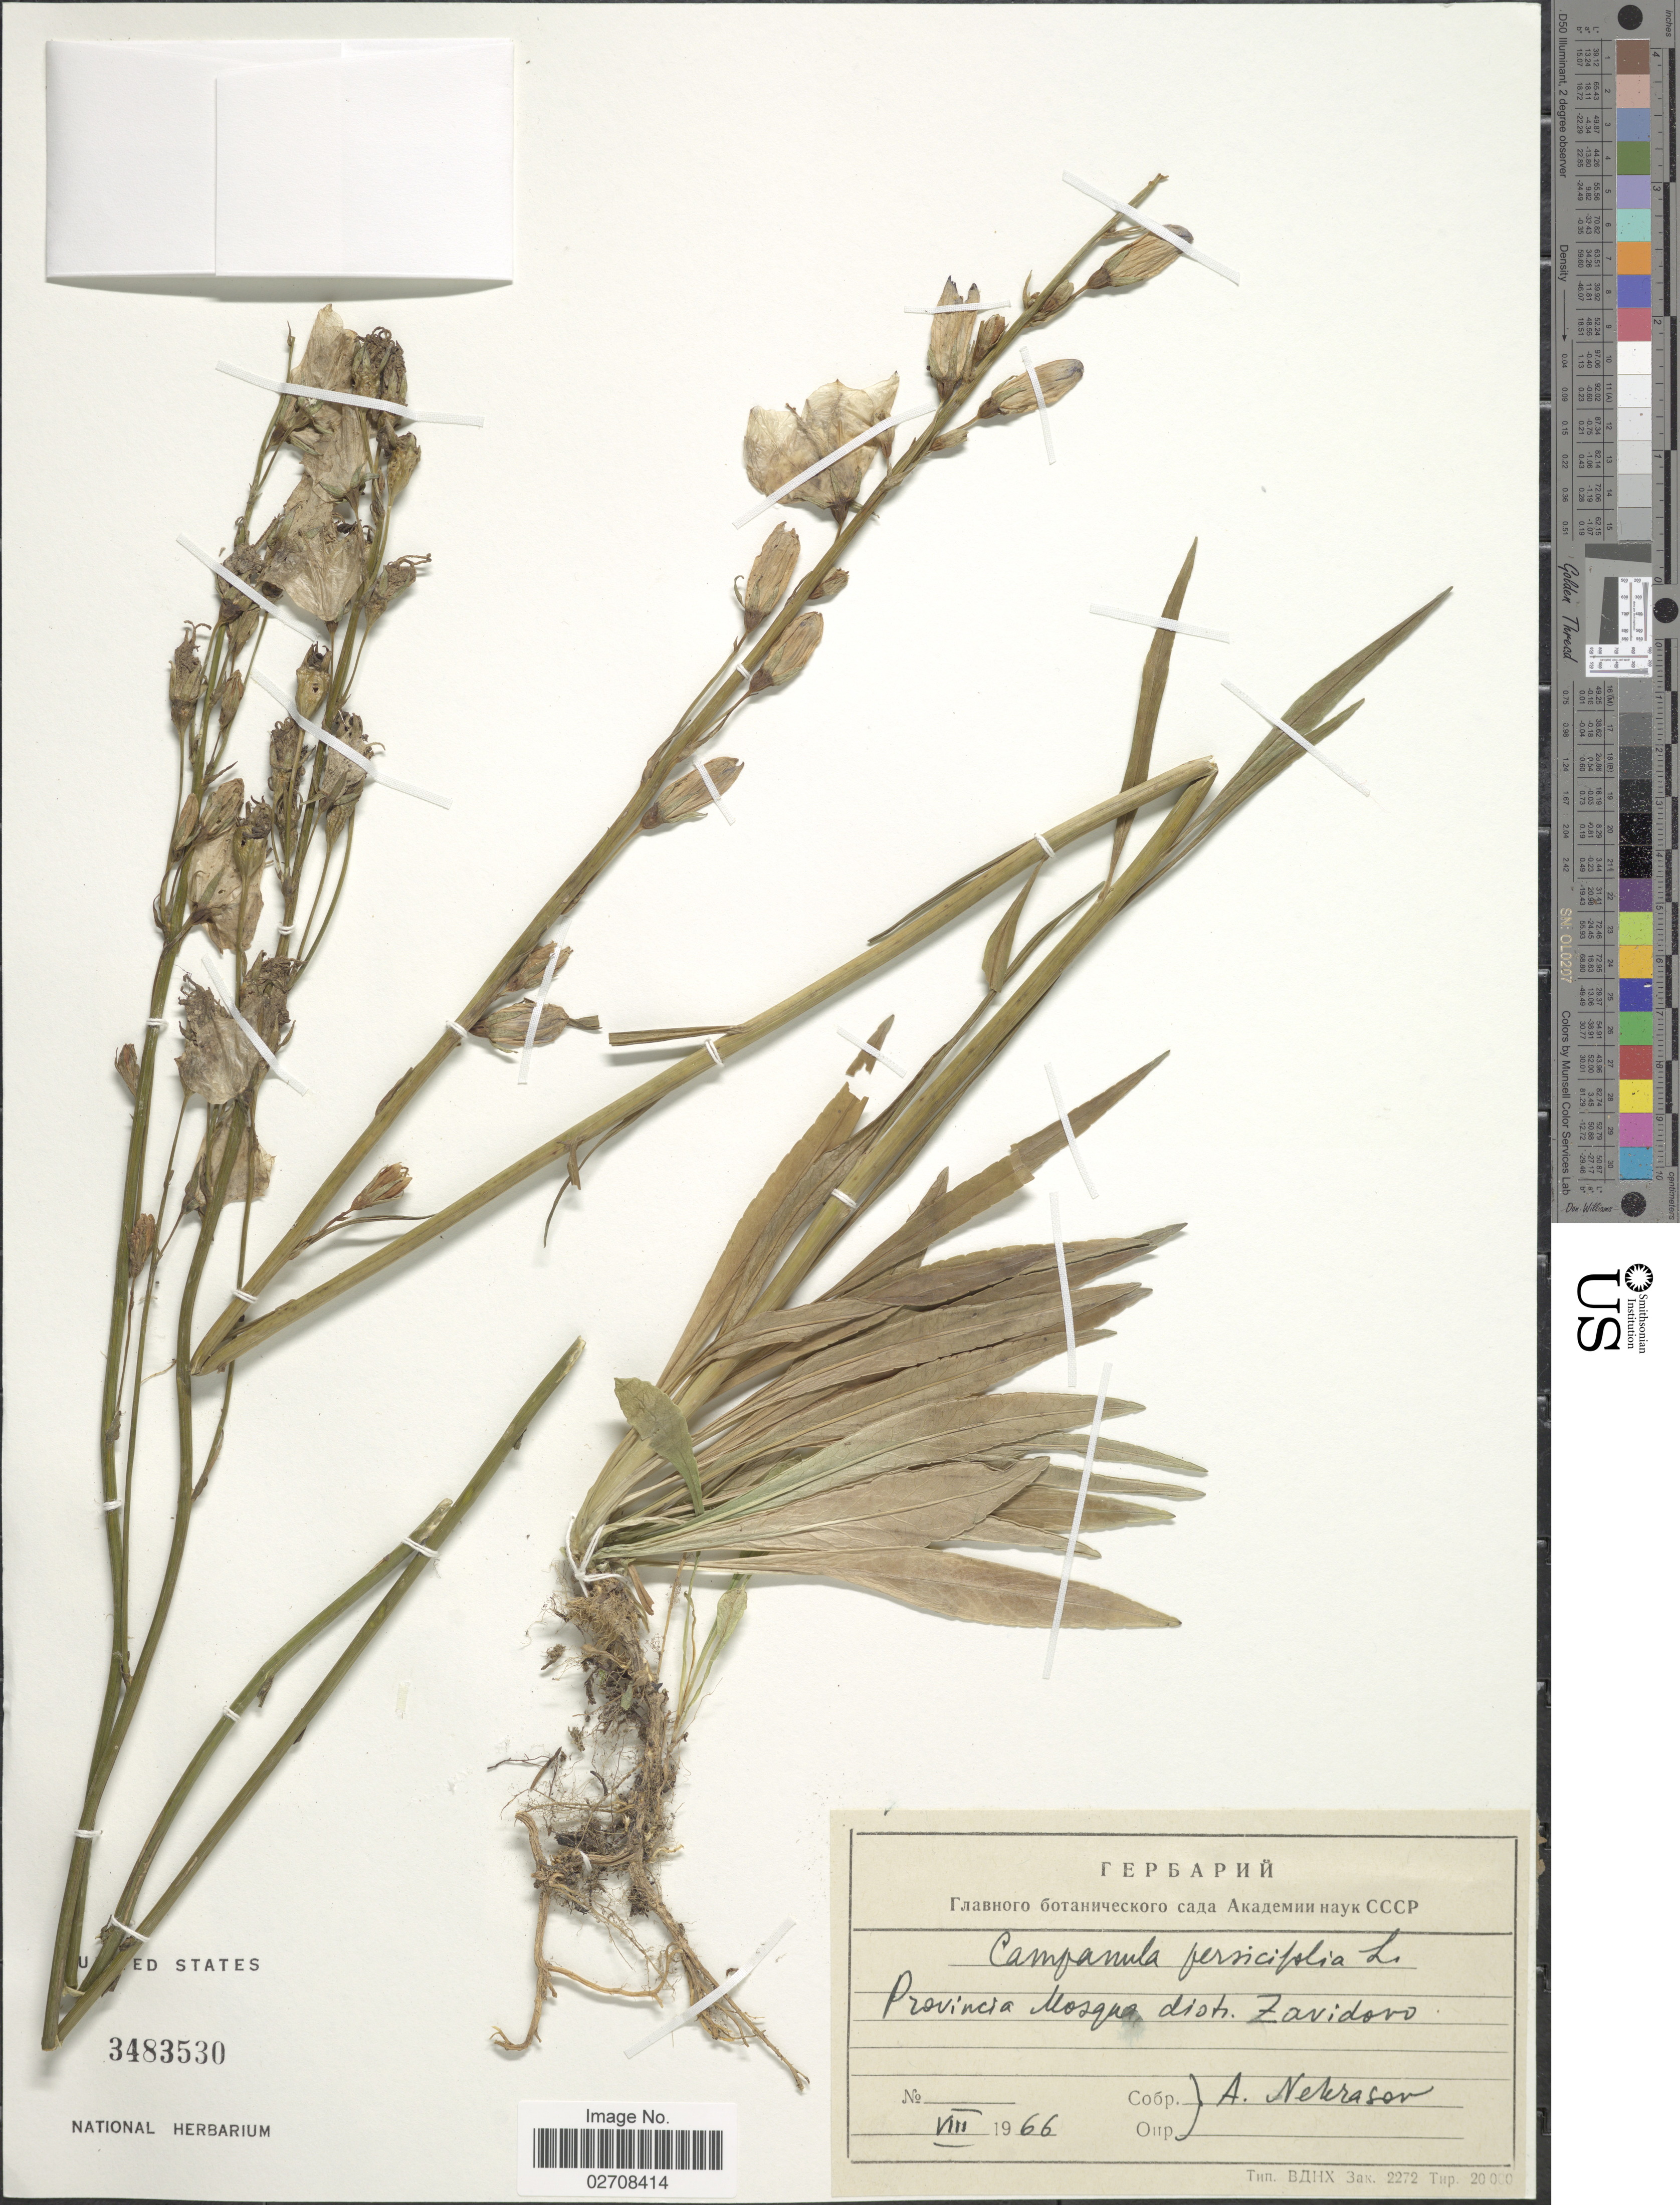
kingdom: Plantae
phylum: Tracheophyta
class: Magnoliopsida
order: Asterales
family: Campanulaceae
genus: Campanula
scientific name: Campanula persicifolia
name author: L.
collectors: A. Nebrasov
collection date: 1966-08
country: Russian Federation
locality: Provincia Mosqua, distr. Zavidovo.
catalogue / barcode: US 3483530